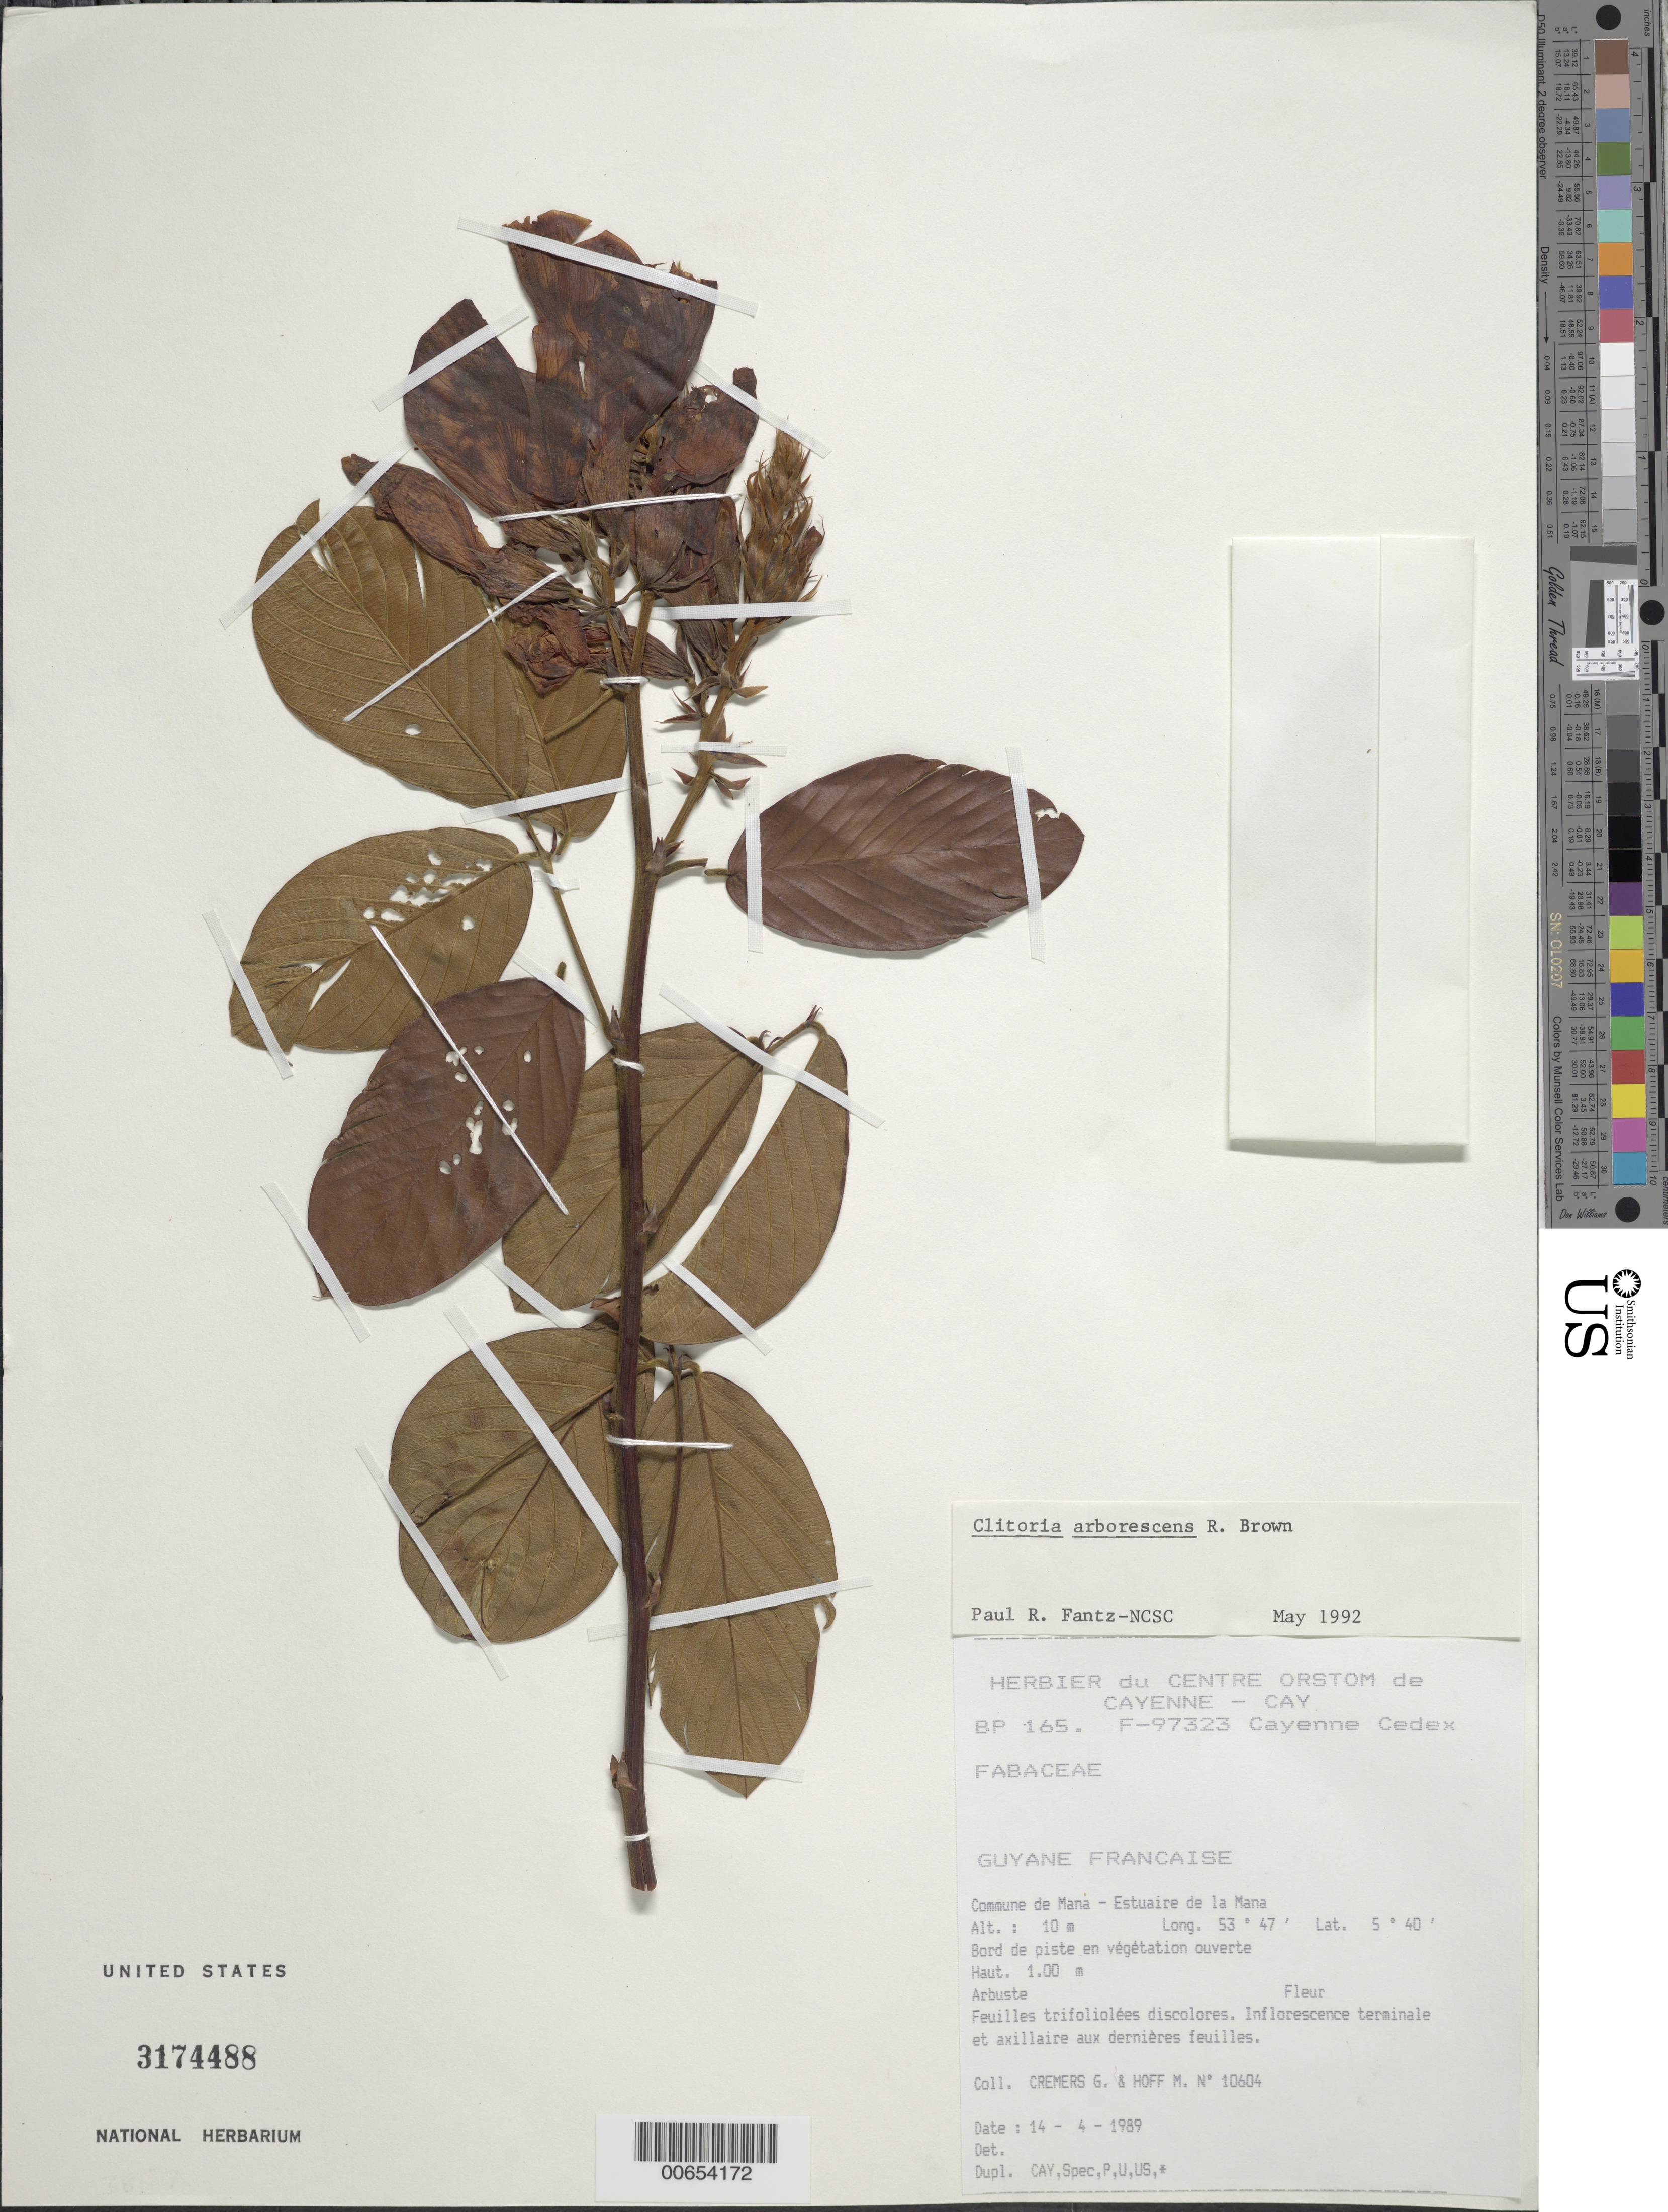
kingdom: Plantae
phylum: Tracheophyta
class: Magnoliopsida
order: Fabales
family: Fabaceae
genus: Clitoria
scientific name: Clitoria arborescens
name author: R. Br.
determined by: Fantz, P. R., (FLAS), University of Florida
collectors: G. Cremers & M. Hoff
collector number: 10604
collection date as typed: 14-Apr-89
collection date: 1989-04-14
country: French Guiana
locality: Commune de Mana, Estuaire de la Mana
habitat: Edge of trail in open vegetation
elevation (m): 10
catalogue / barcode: US 3174488